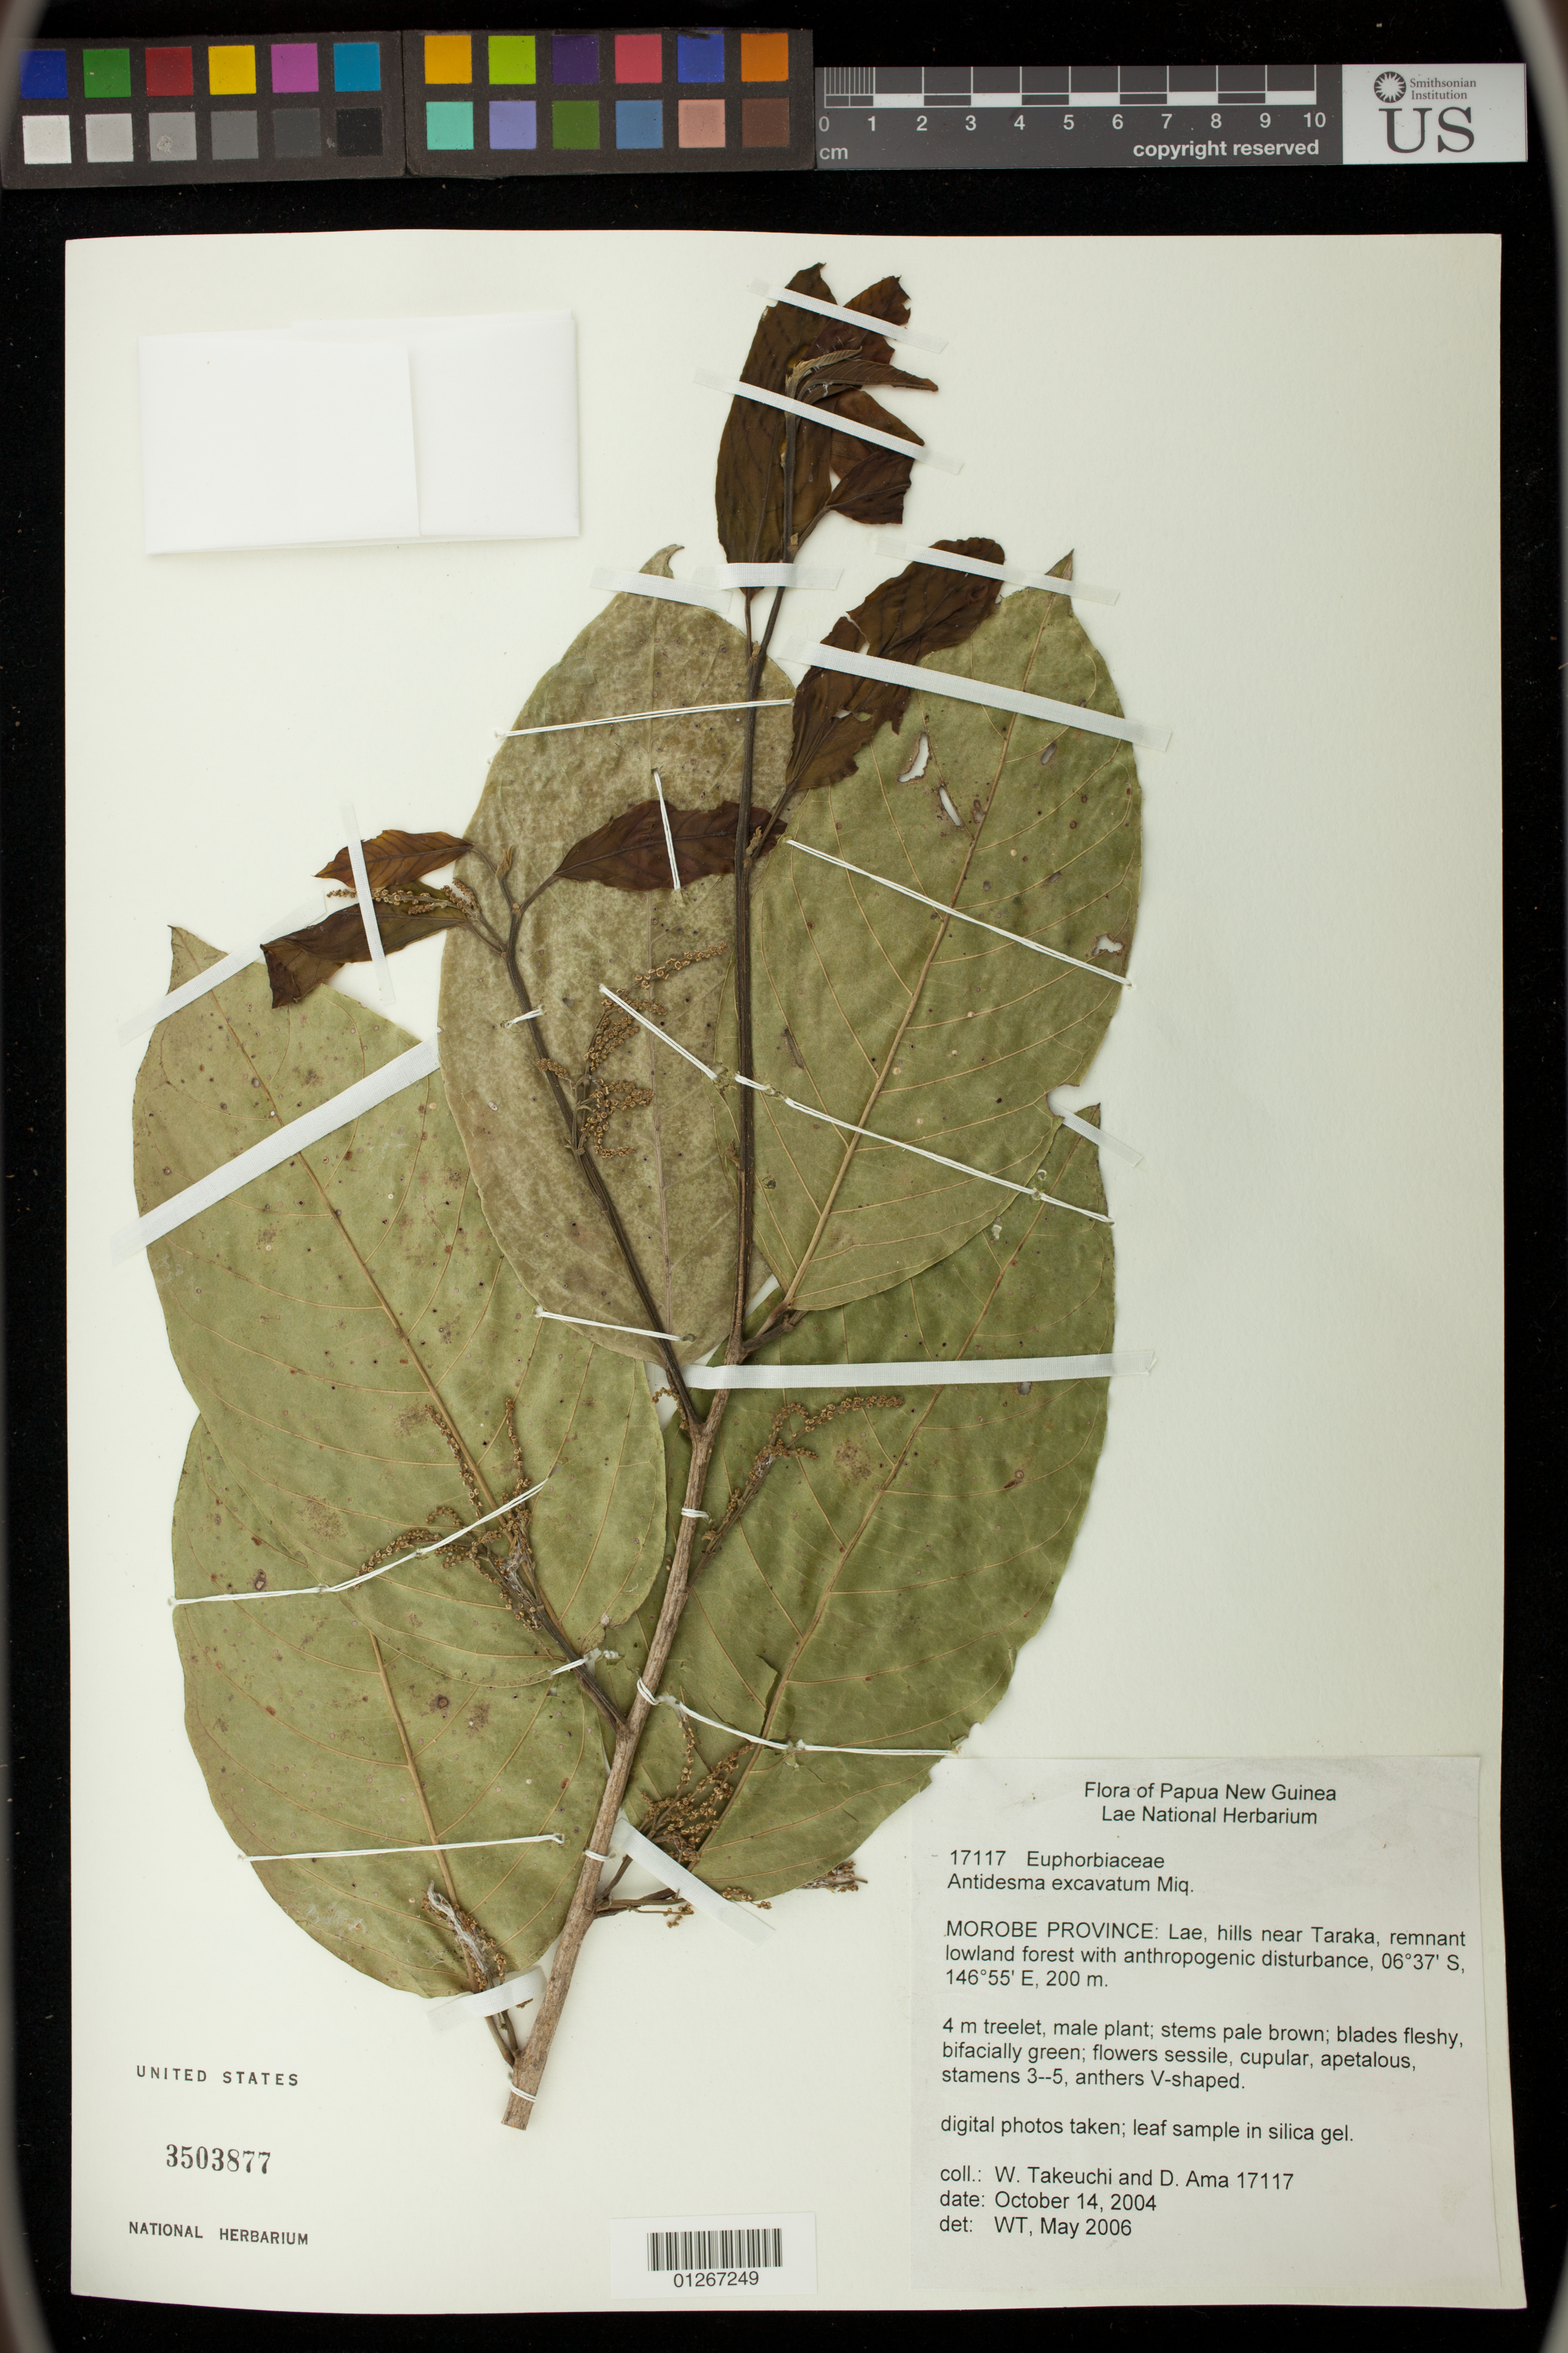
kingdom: Plantae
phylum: Tracheophyta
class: Magnoliopsida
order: Malpighiales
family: Phyllanthaceae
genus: Antidesma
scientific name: Antidesma excavatum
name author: Miq.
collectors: W. N. Takeuchi & D. Ama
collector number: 17117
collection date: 2004-10-14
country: Papua New Guinea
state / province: Morobe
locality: Lae, hills near Taraka. remnant lowland forest with anthropogenic disturbance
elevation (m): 200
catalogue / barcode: US 3503877